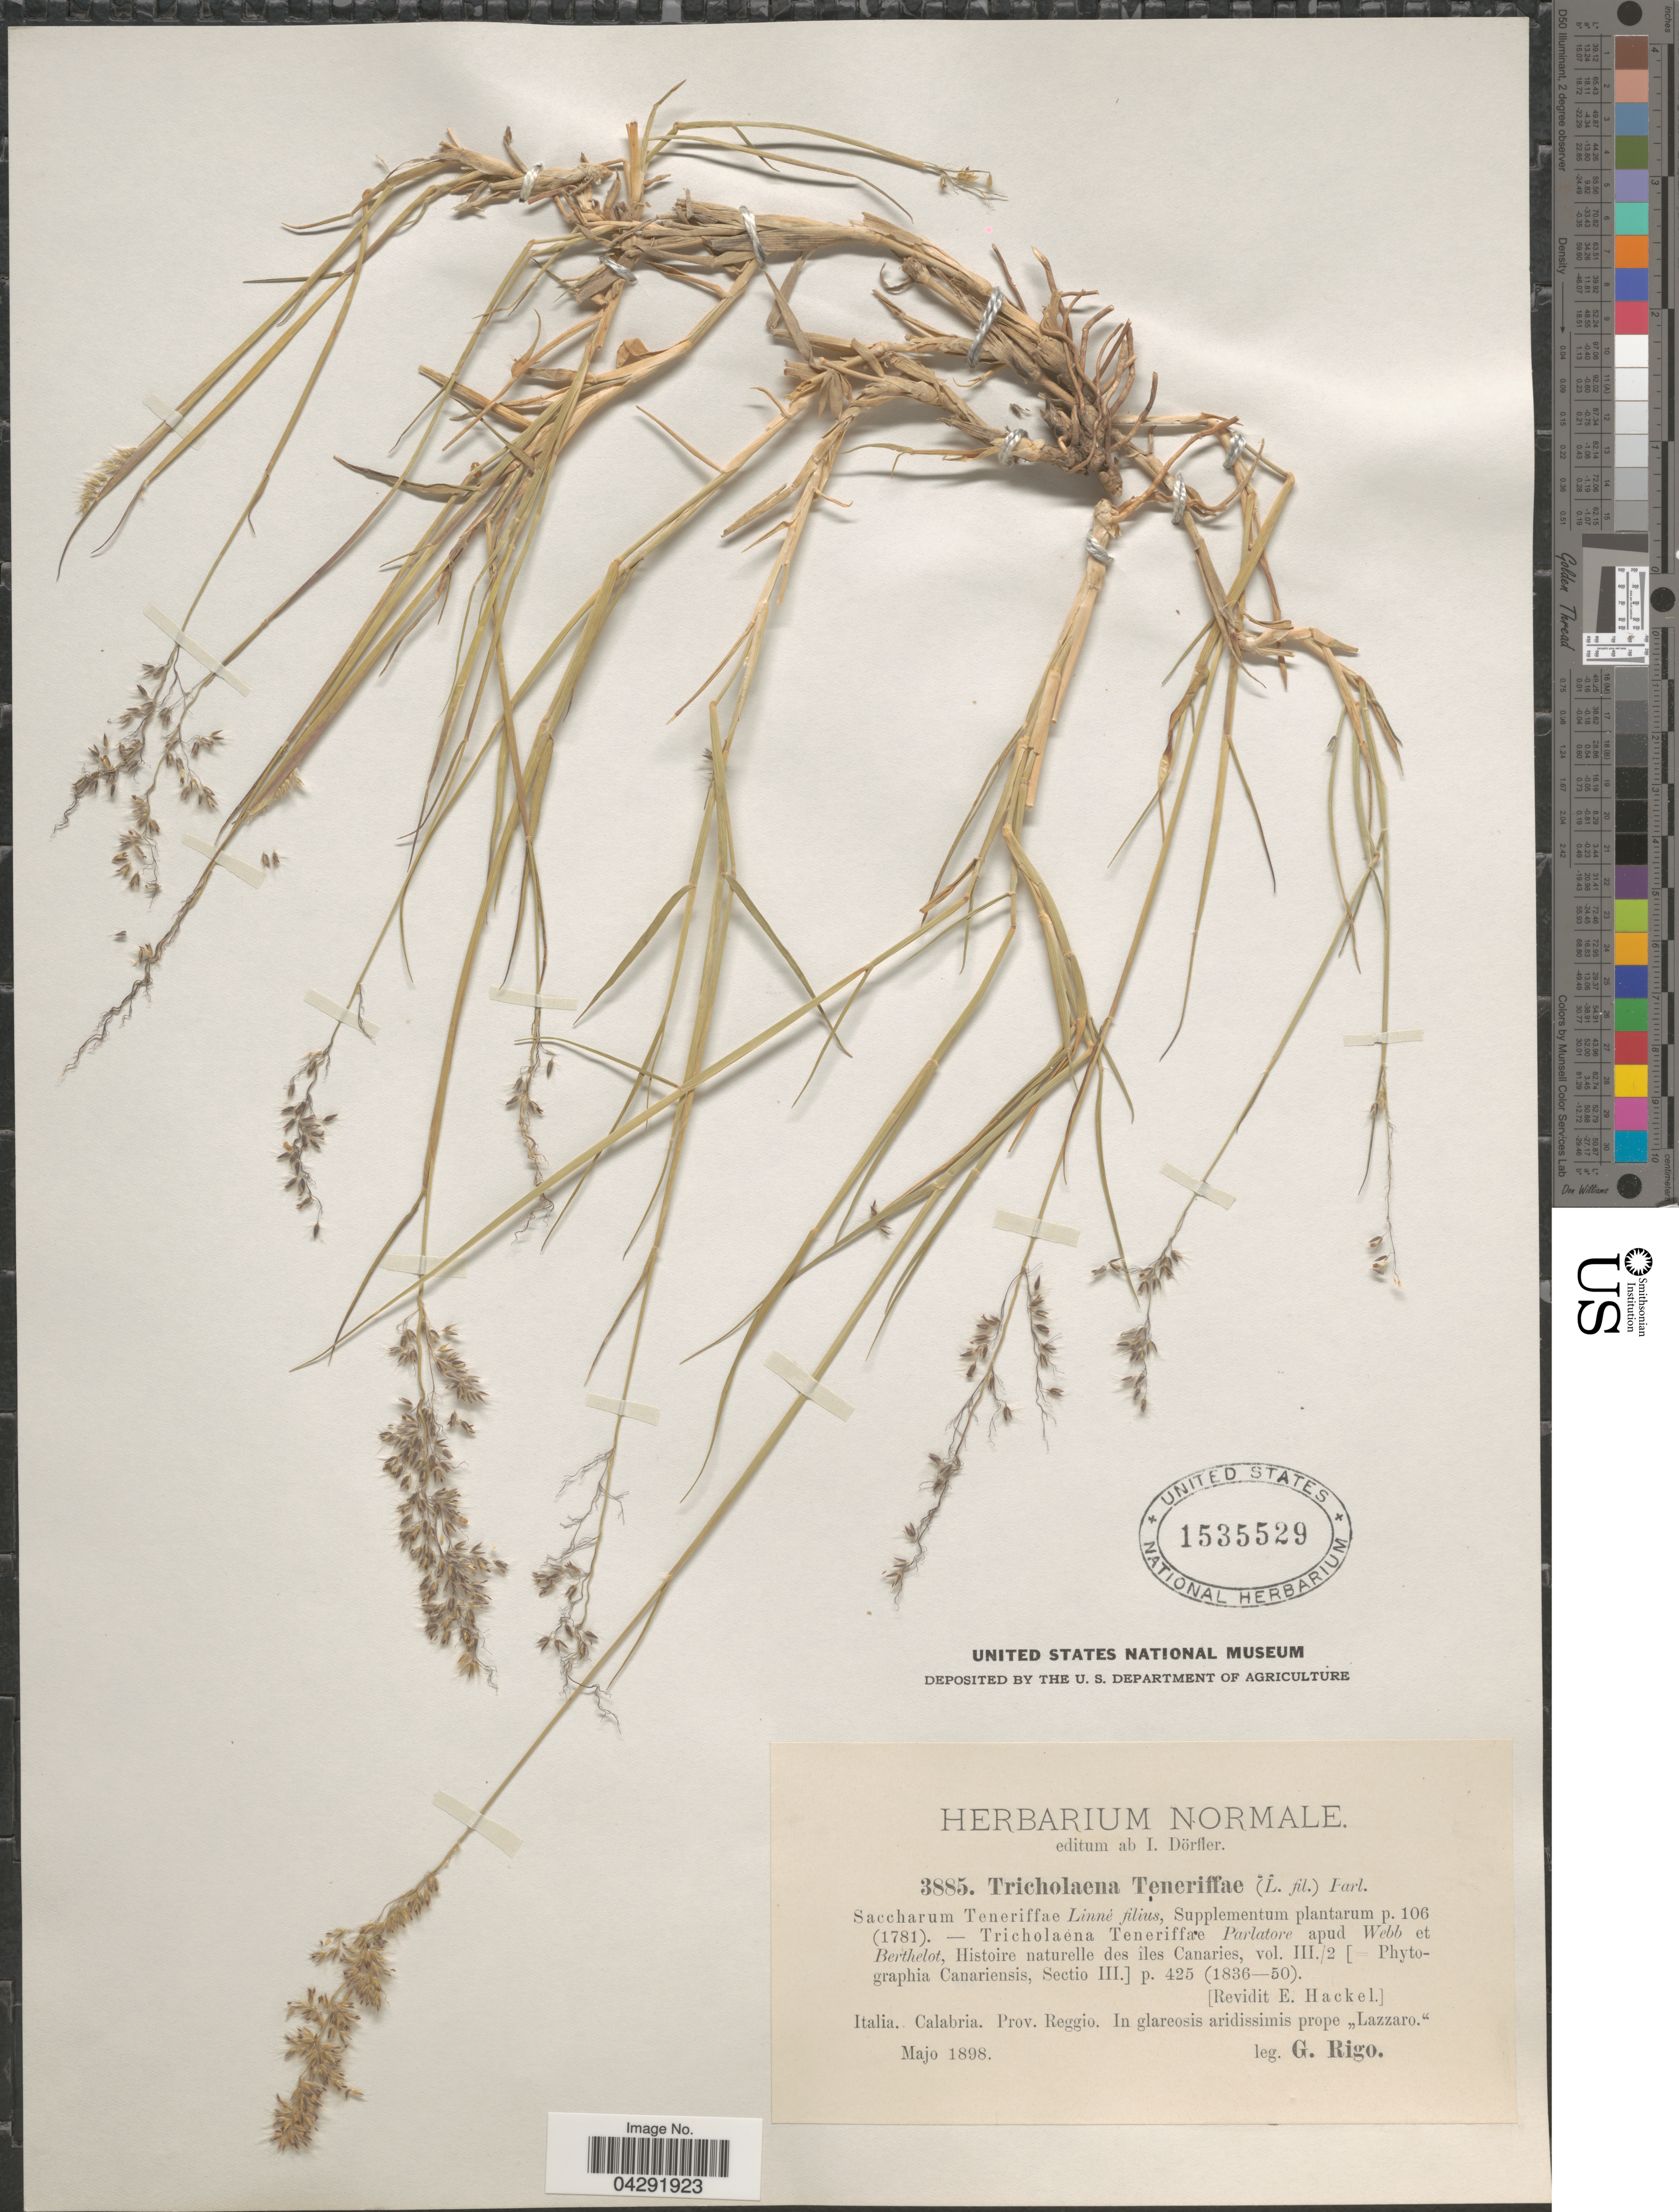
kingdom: Plantae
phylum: Tracheophyta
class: Liliopsida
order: Poales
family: Poaceae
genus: Tricholaena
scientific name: Tricholaena teneriffae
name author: (L.) Link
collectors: G. Rigo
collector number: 3885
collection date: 1898-05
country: Italy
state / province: Calabria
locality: Prov. Reggio. In glareosis aridissimis prope "Lazarro.".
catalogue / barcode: US 1535529